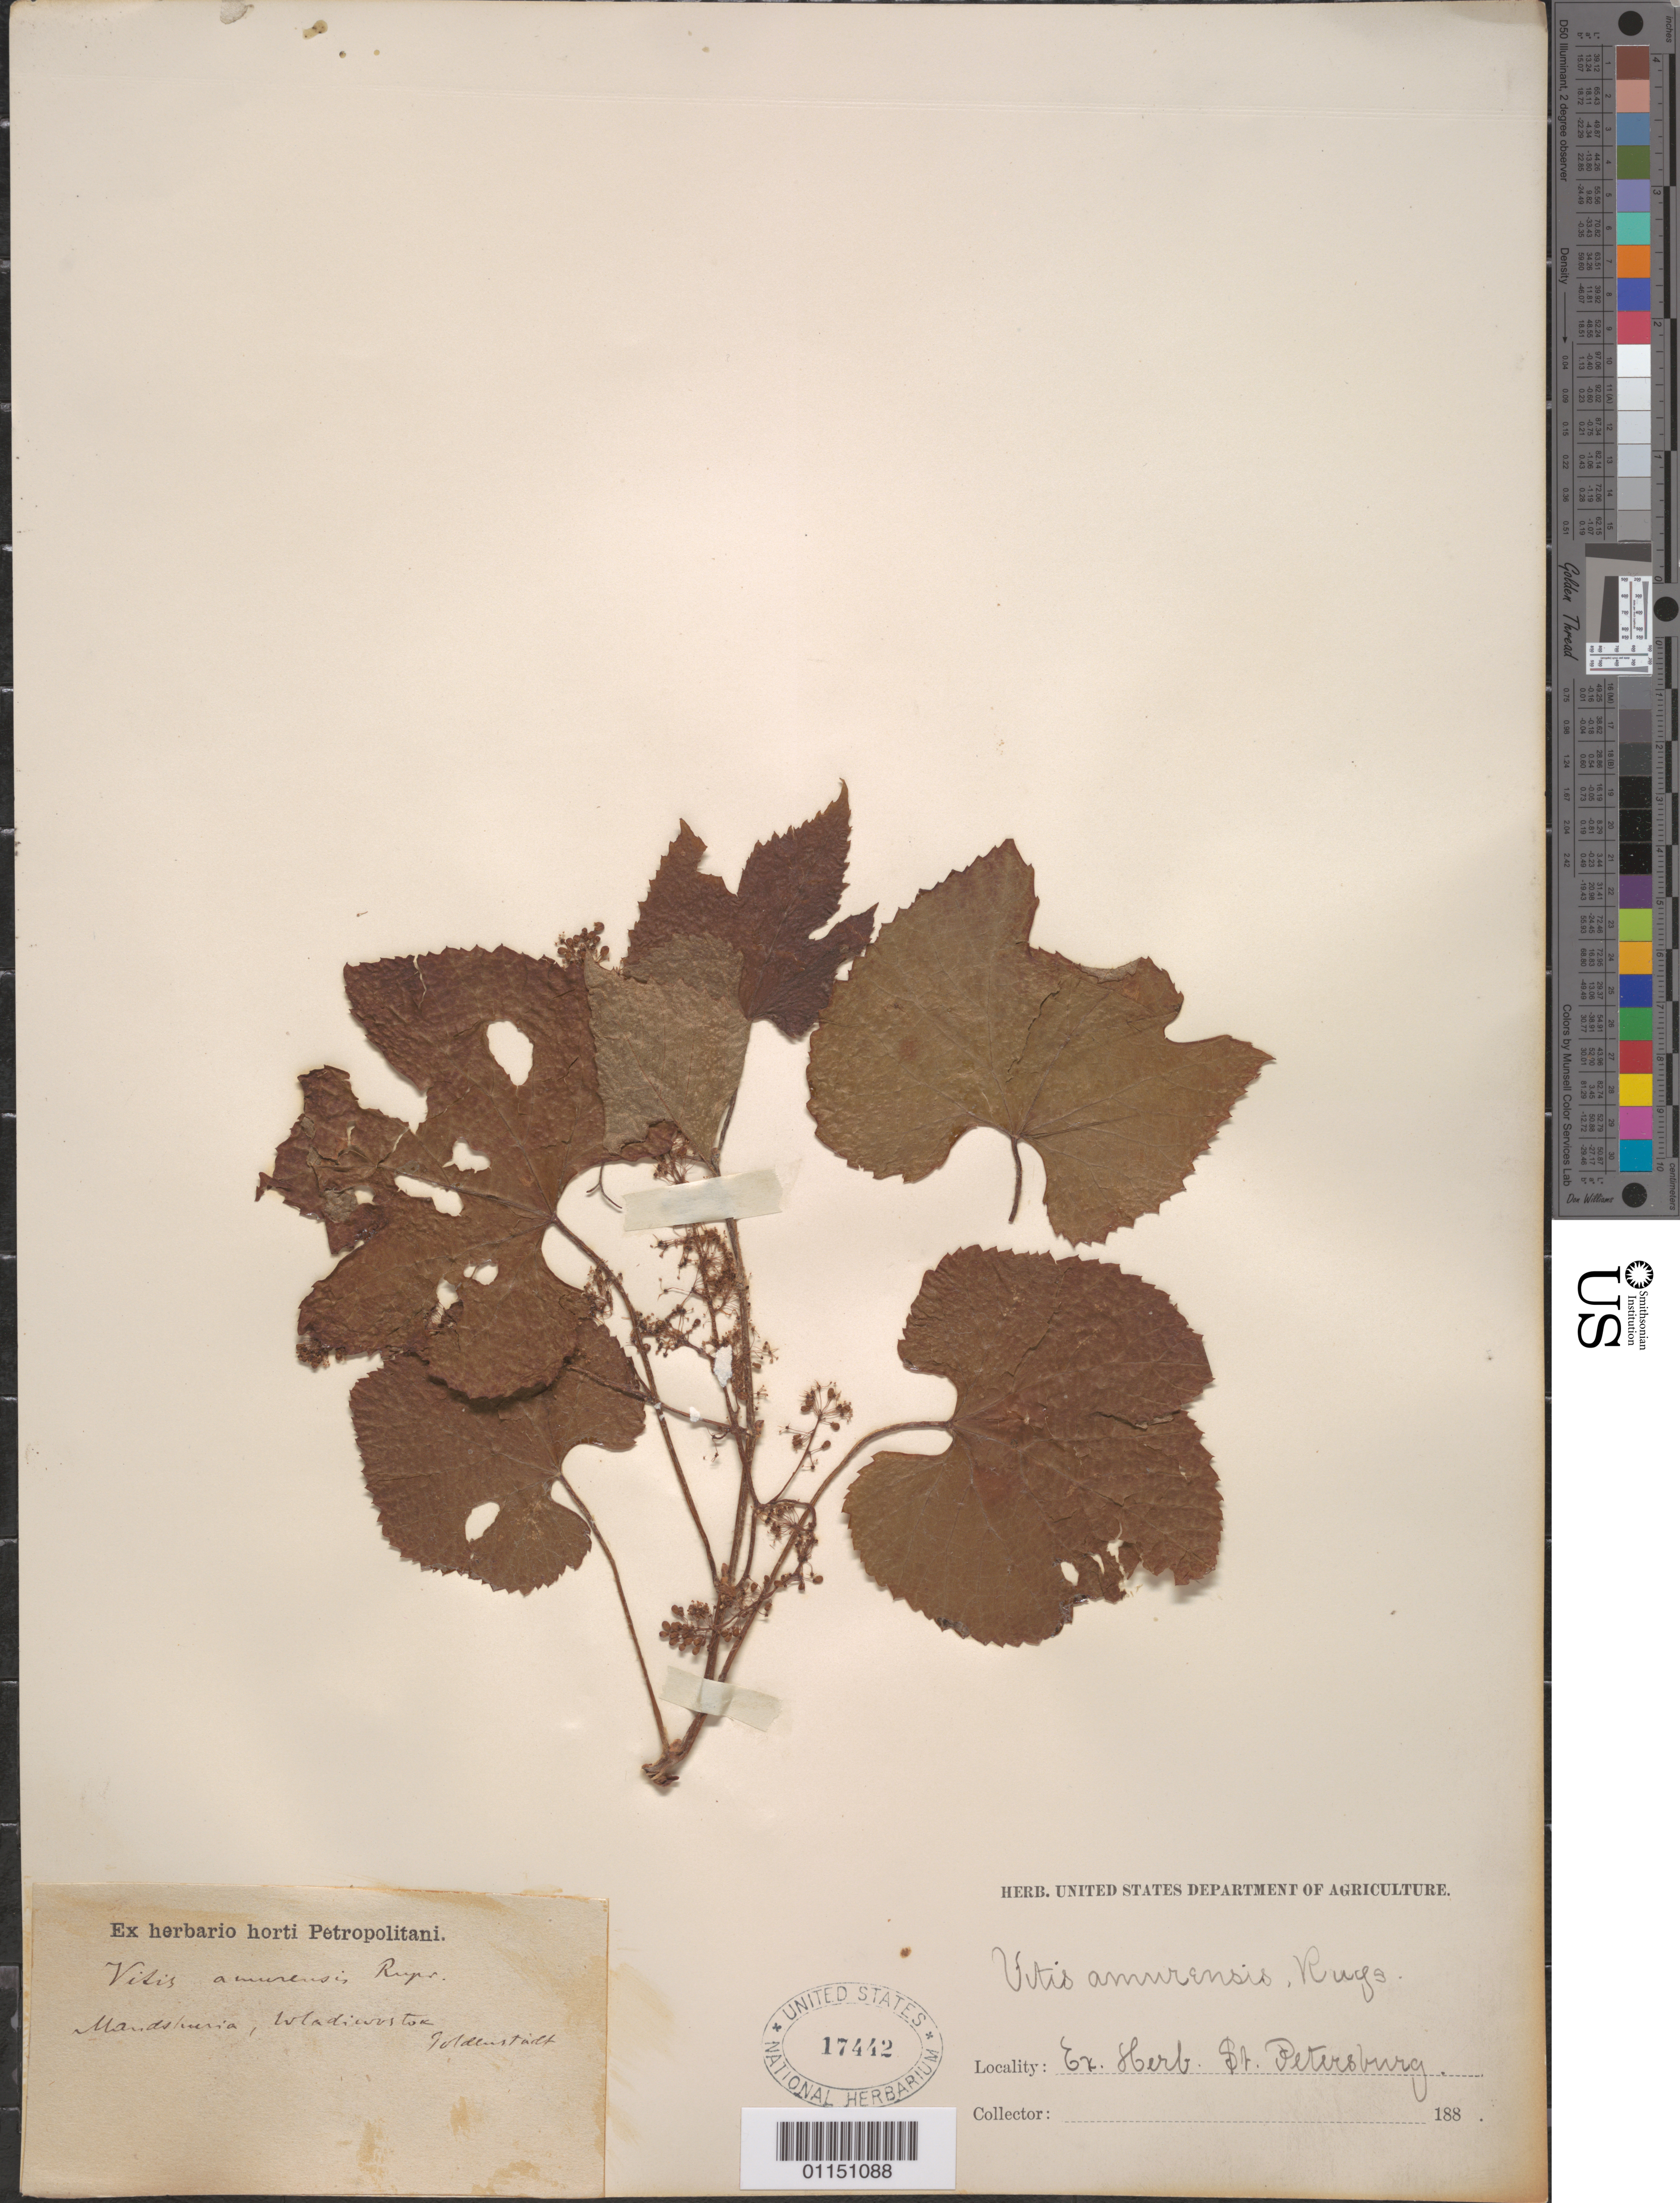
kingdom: Plantae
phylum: Tracheophyta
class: Magnoliopsida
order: Vitales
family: Vitaceae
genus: Vitis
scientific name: Vitis amurensis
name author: Rupr.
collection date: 1880/1889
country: China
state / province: Manchuria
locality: Japan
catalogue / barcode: US 17442